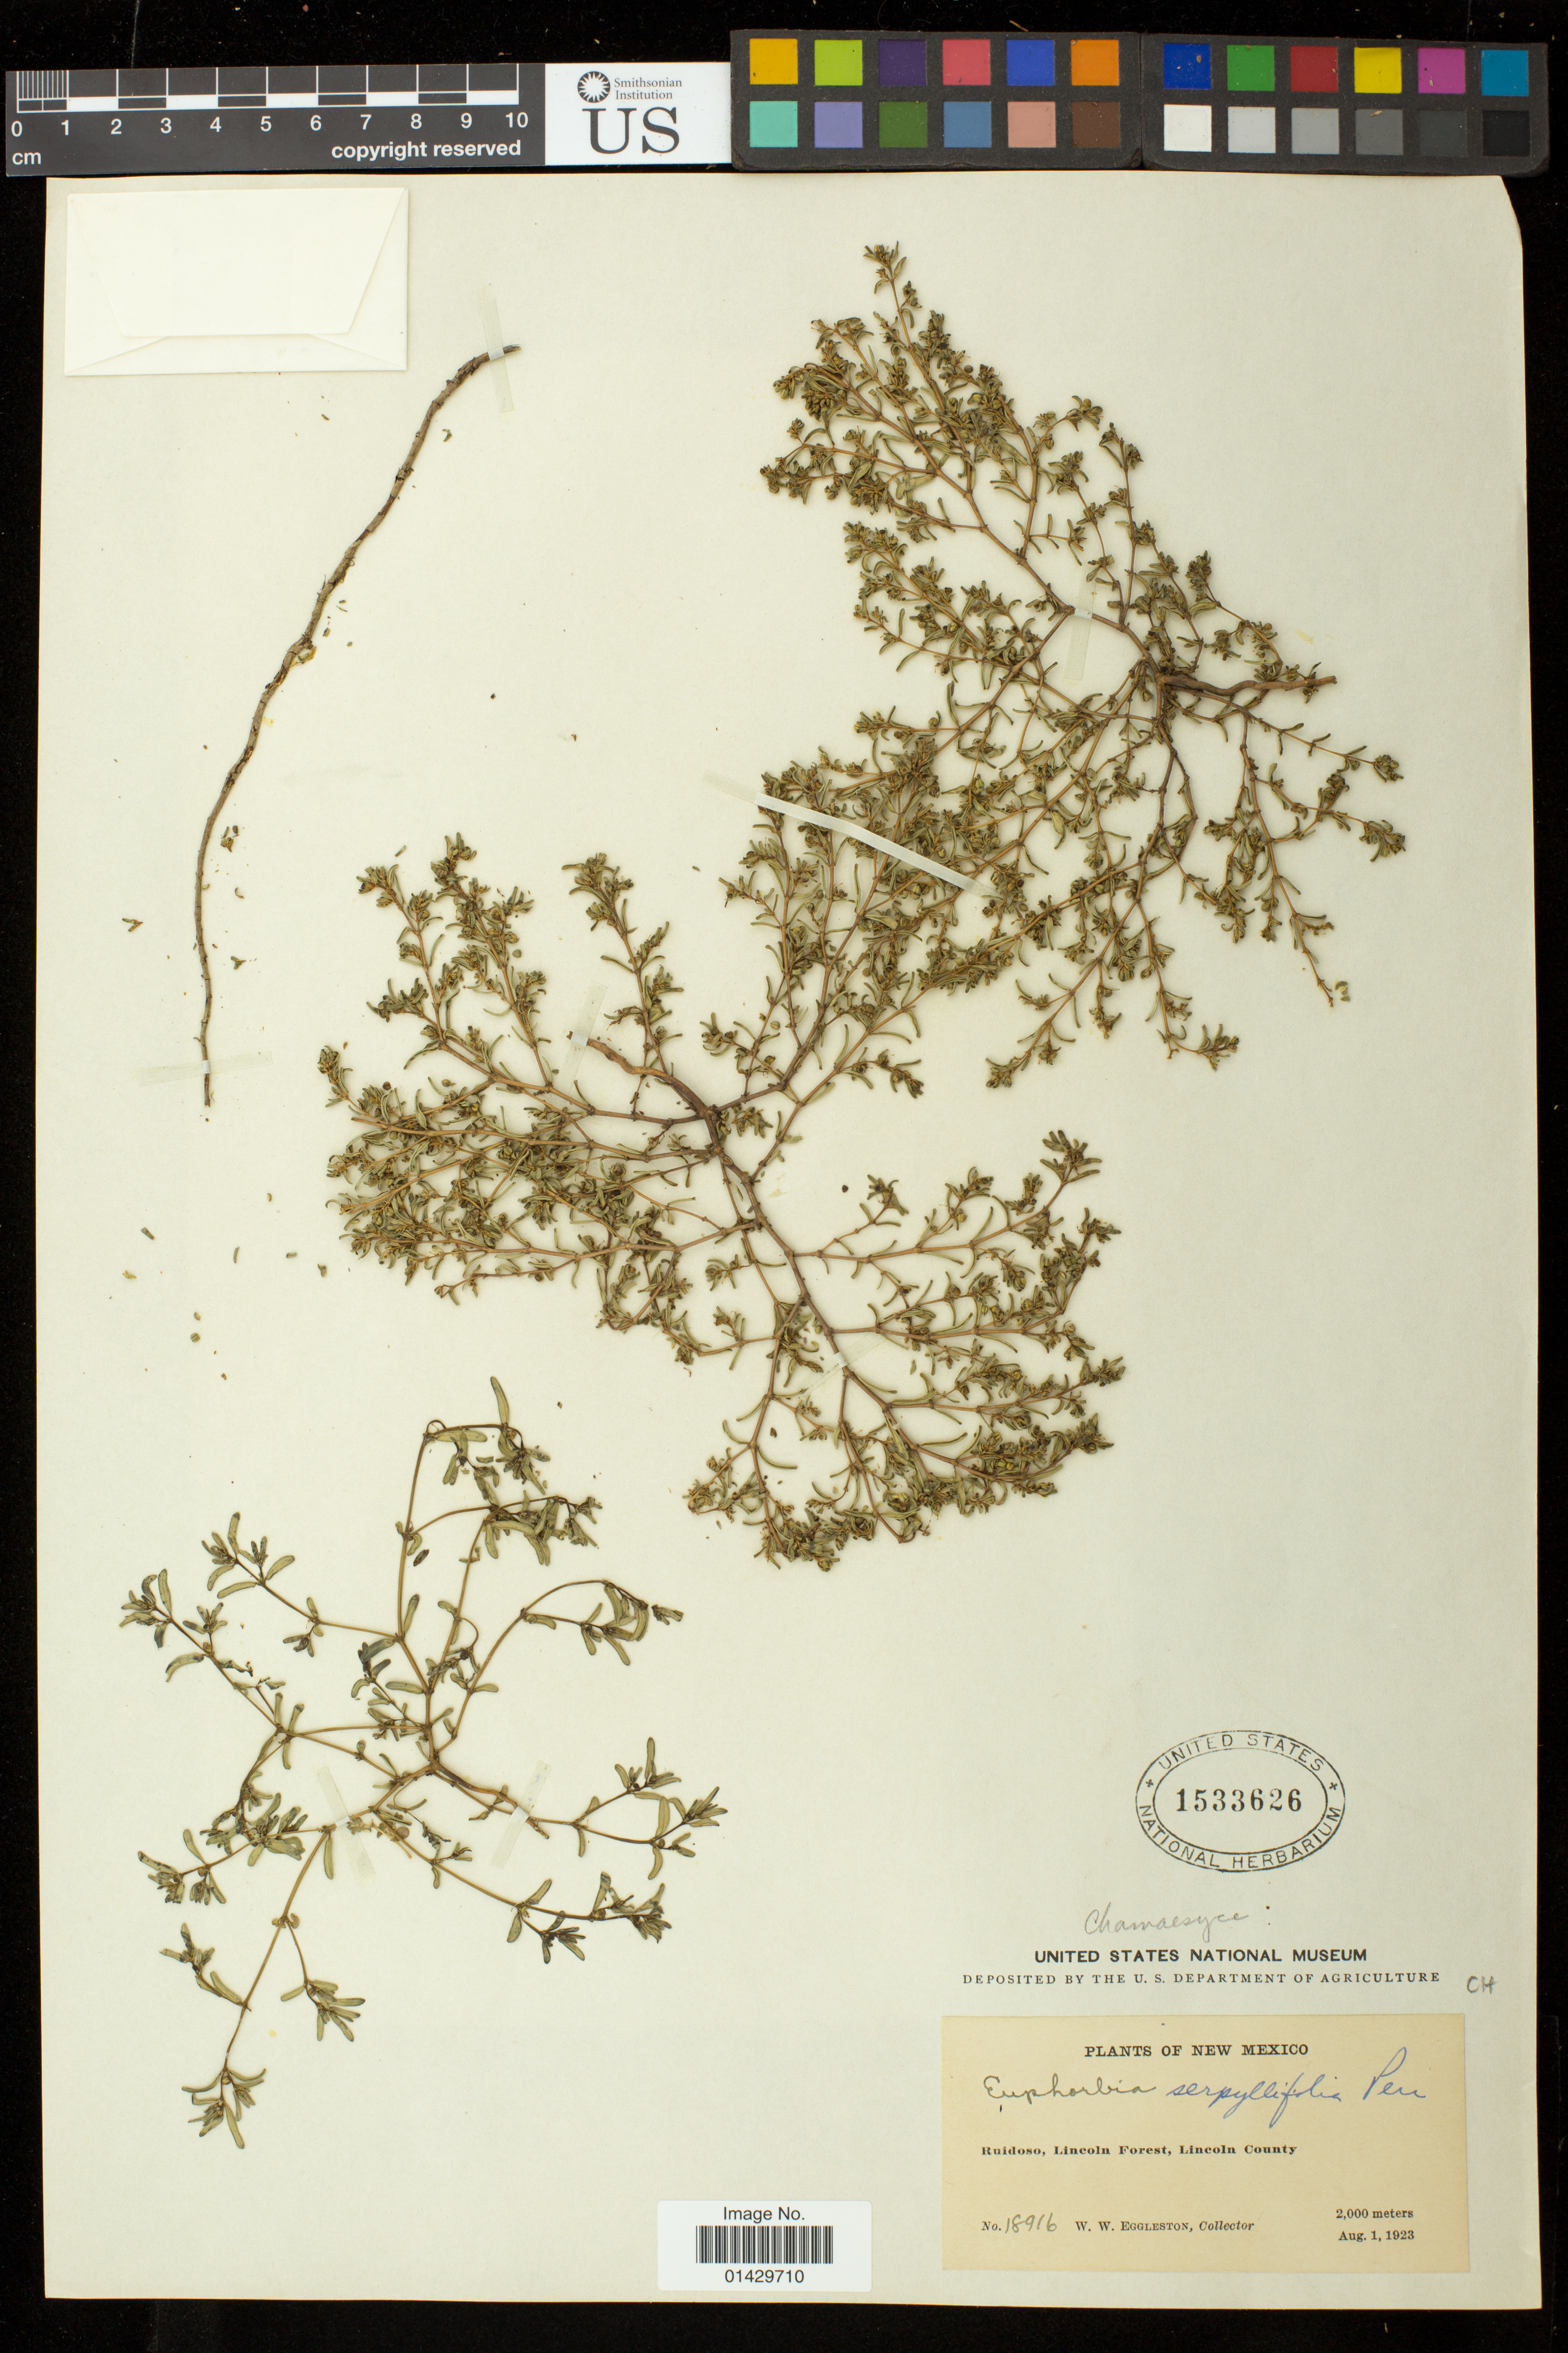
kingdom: Plantae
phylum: Tracheophyta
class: Magnoliopsida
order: Malpighiales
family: Euphorbiaceae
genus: Euphorbia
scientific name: Euphorbia sp.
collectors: W. W. Eggleston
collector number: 18916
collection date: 1923-08-01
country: United States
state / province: New Mexico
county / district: Lincoln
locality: Ruidoso, Lincoln Forest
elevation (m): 2000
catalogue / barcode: US 1533626